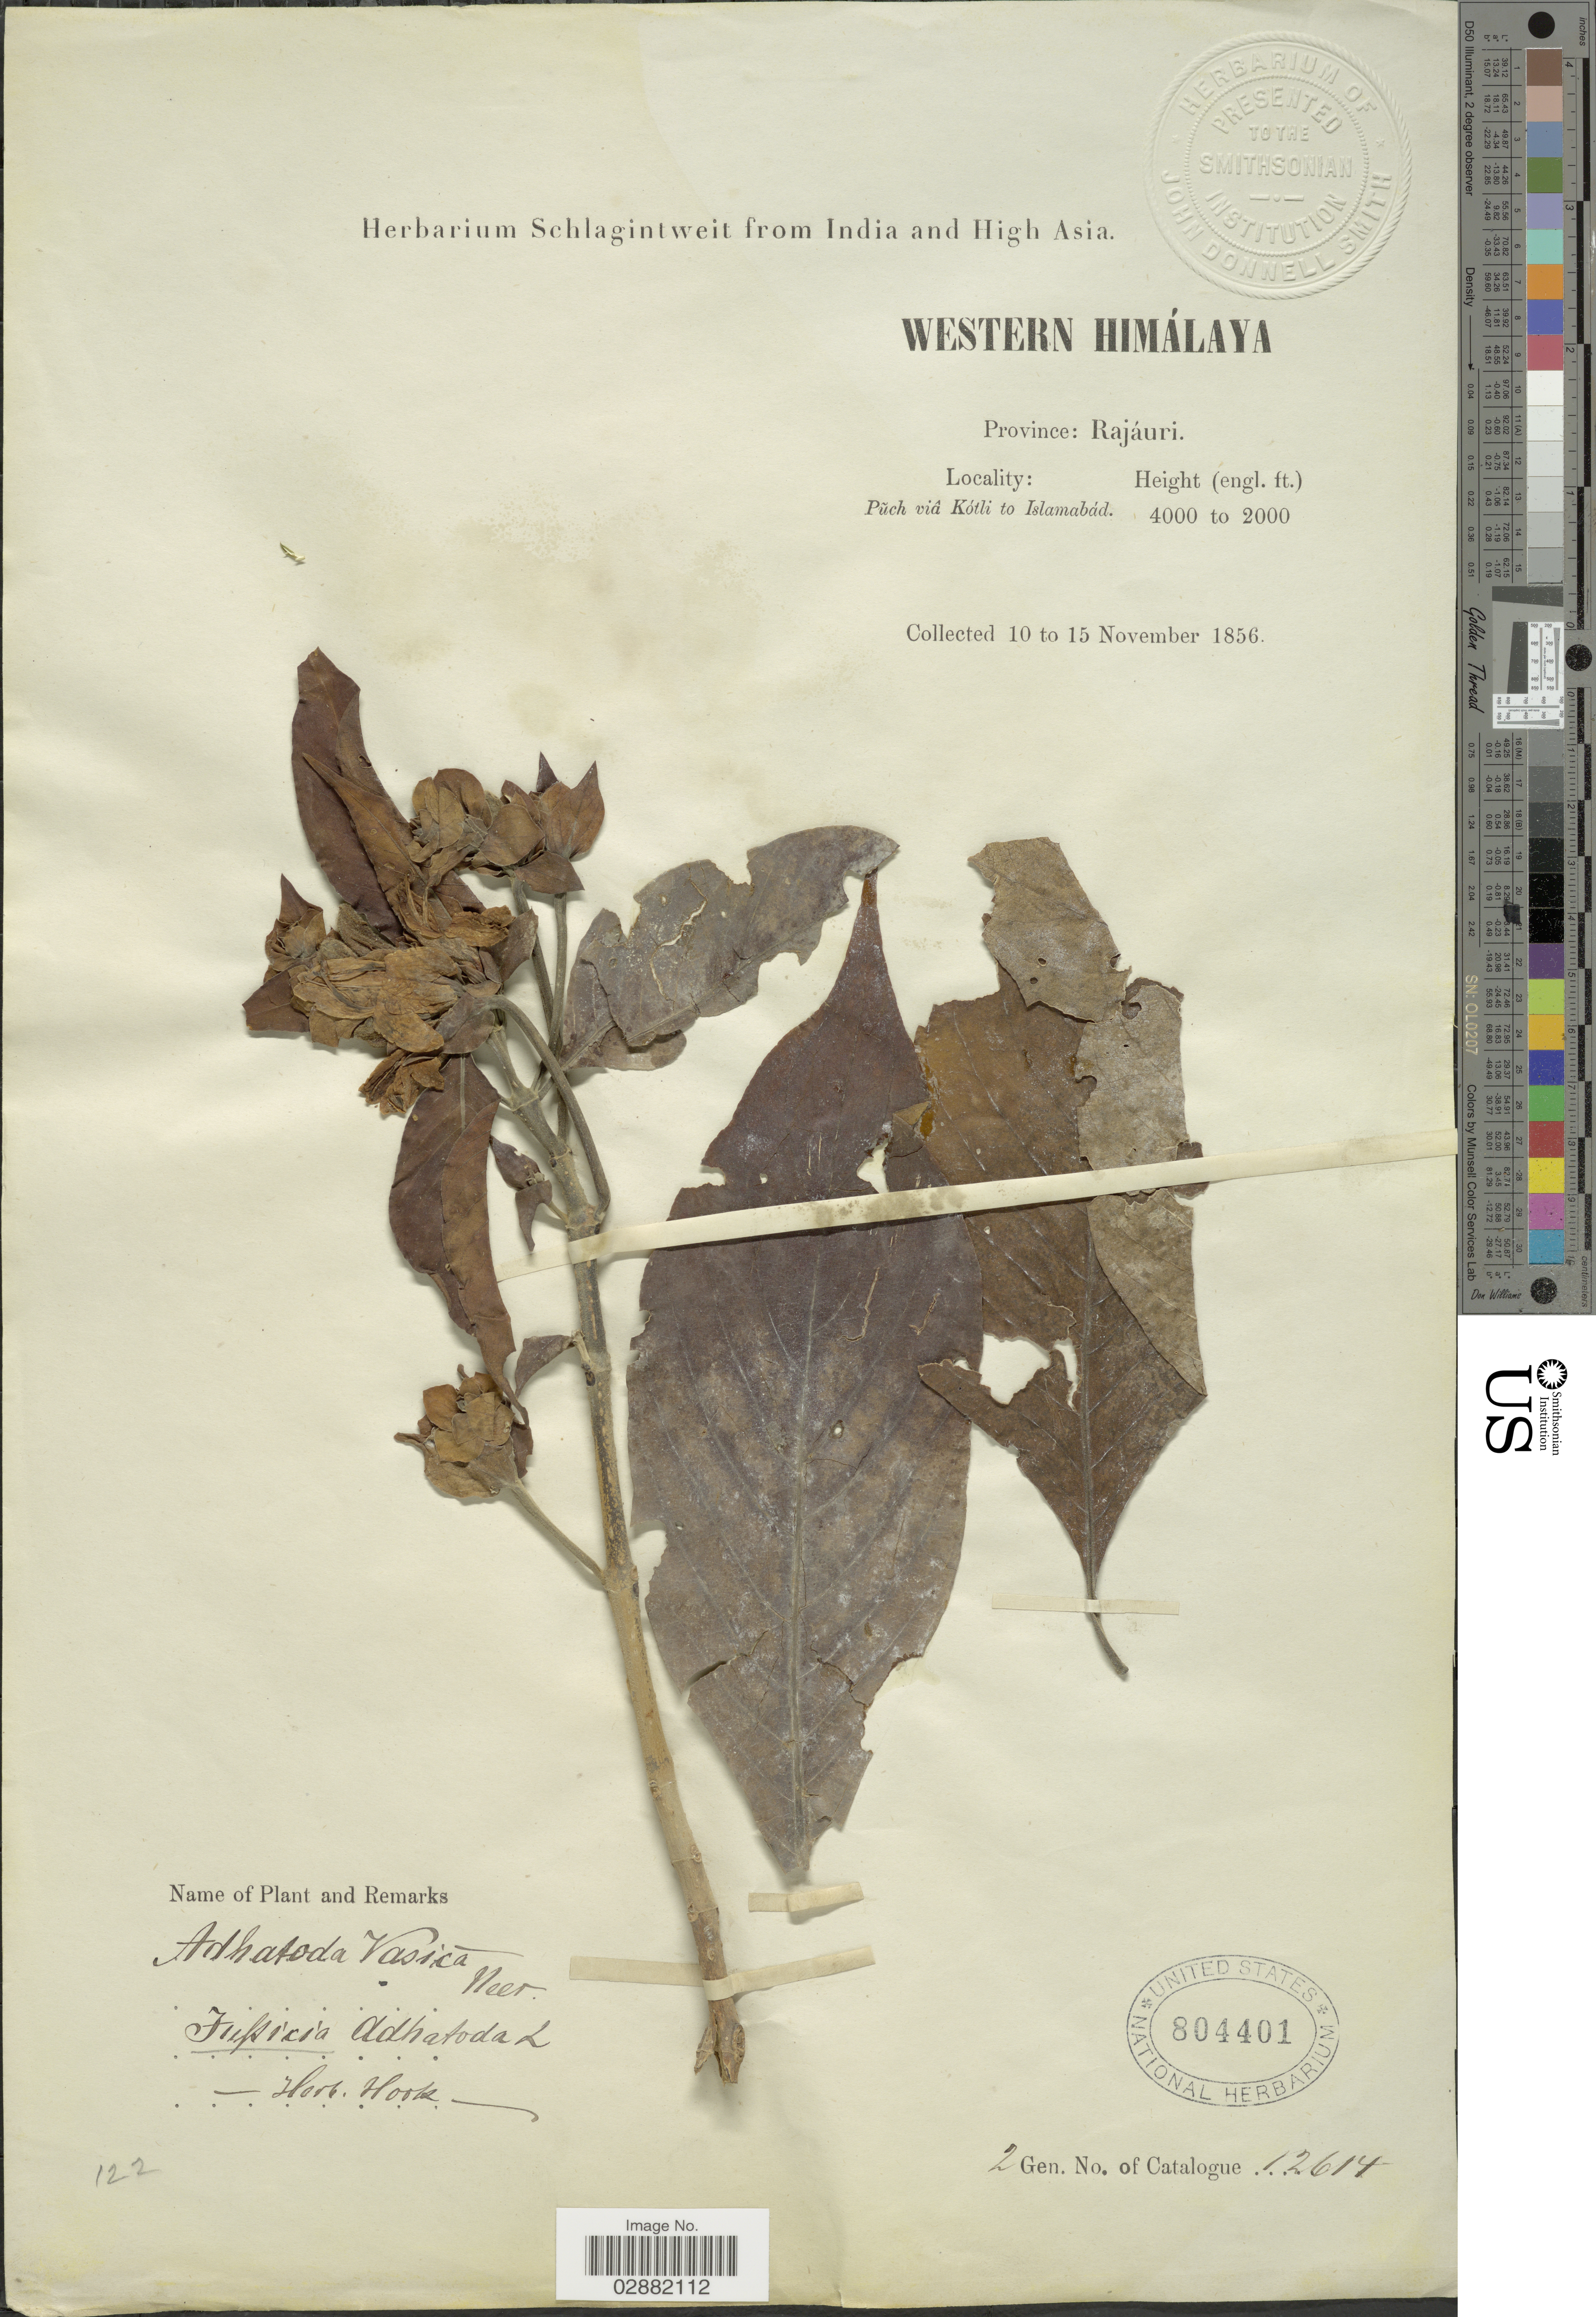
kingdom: Plantae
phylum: Tracheophyta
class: Magnoliopsida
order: Lamiales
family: Acanthaceae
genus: Justicia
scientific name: Justicia adhatoda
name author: L.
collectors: ex herb. Schlagintweit from India and High Asia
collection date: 1856-11-10/1856-11-15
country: India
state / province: Jammu and Kashmir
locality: Western Himálaya, Province Rajáuri, Püch viâ Kótli to Islamabád.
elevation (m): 610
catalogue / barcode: US 804401